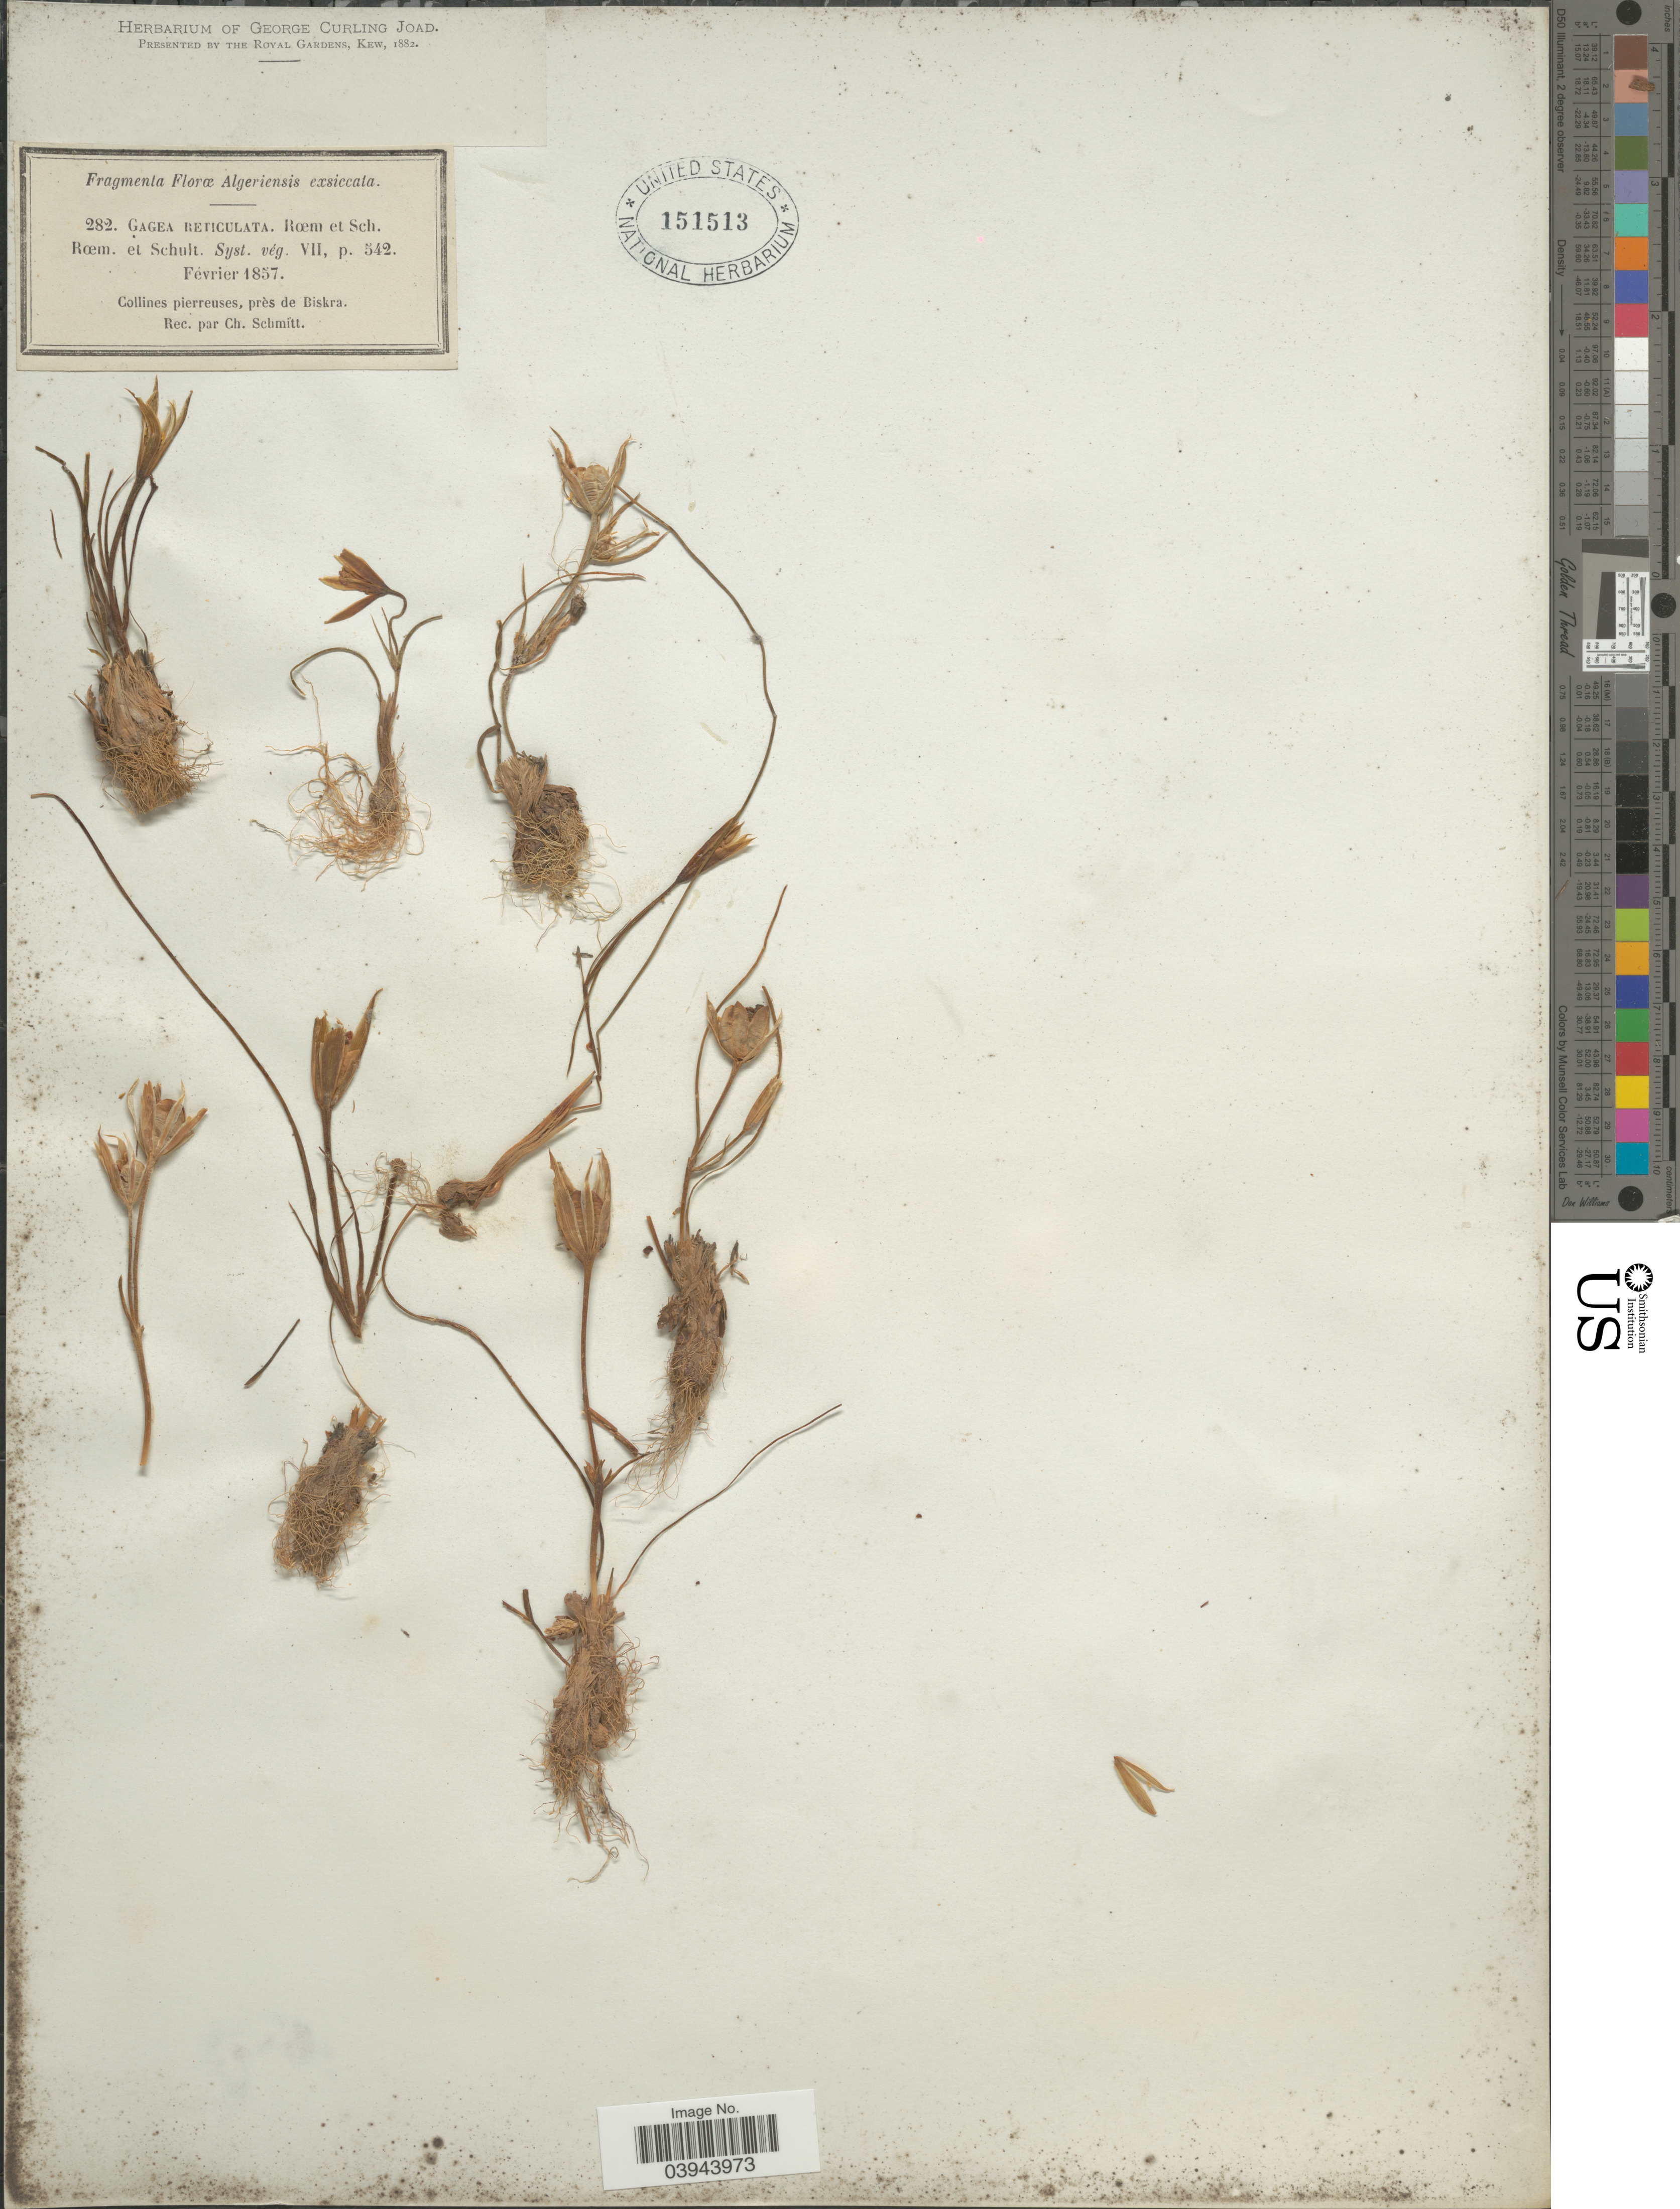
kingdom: Plantae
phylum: Tracheophyta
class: Liliopsida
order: Liliales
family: Liliaceae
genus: Gagea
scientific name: Gagea reticulata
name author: (Pall.) Schult. & Schult. f.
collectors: C. Schmitt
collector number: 282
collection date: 1857-02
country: Algeria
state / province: Biskra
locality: Collines pierreuses, près de Biskra.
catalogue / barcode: US 151513